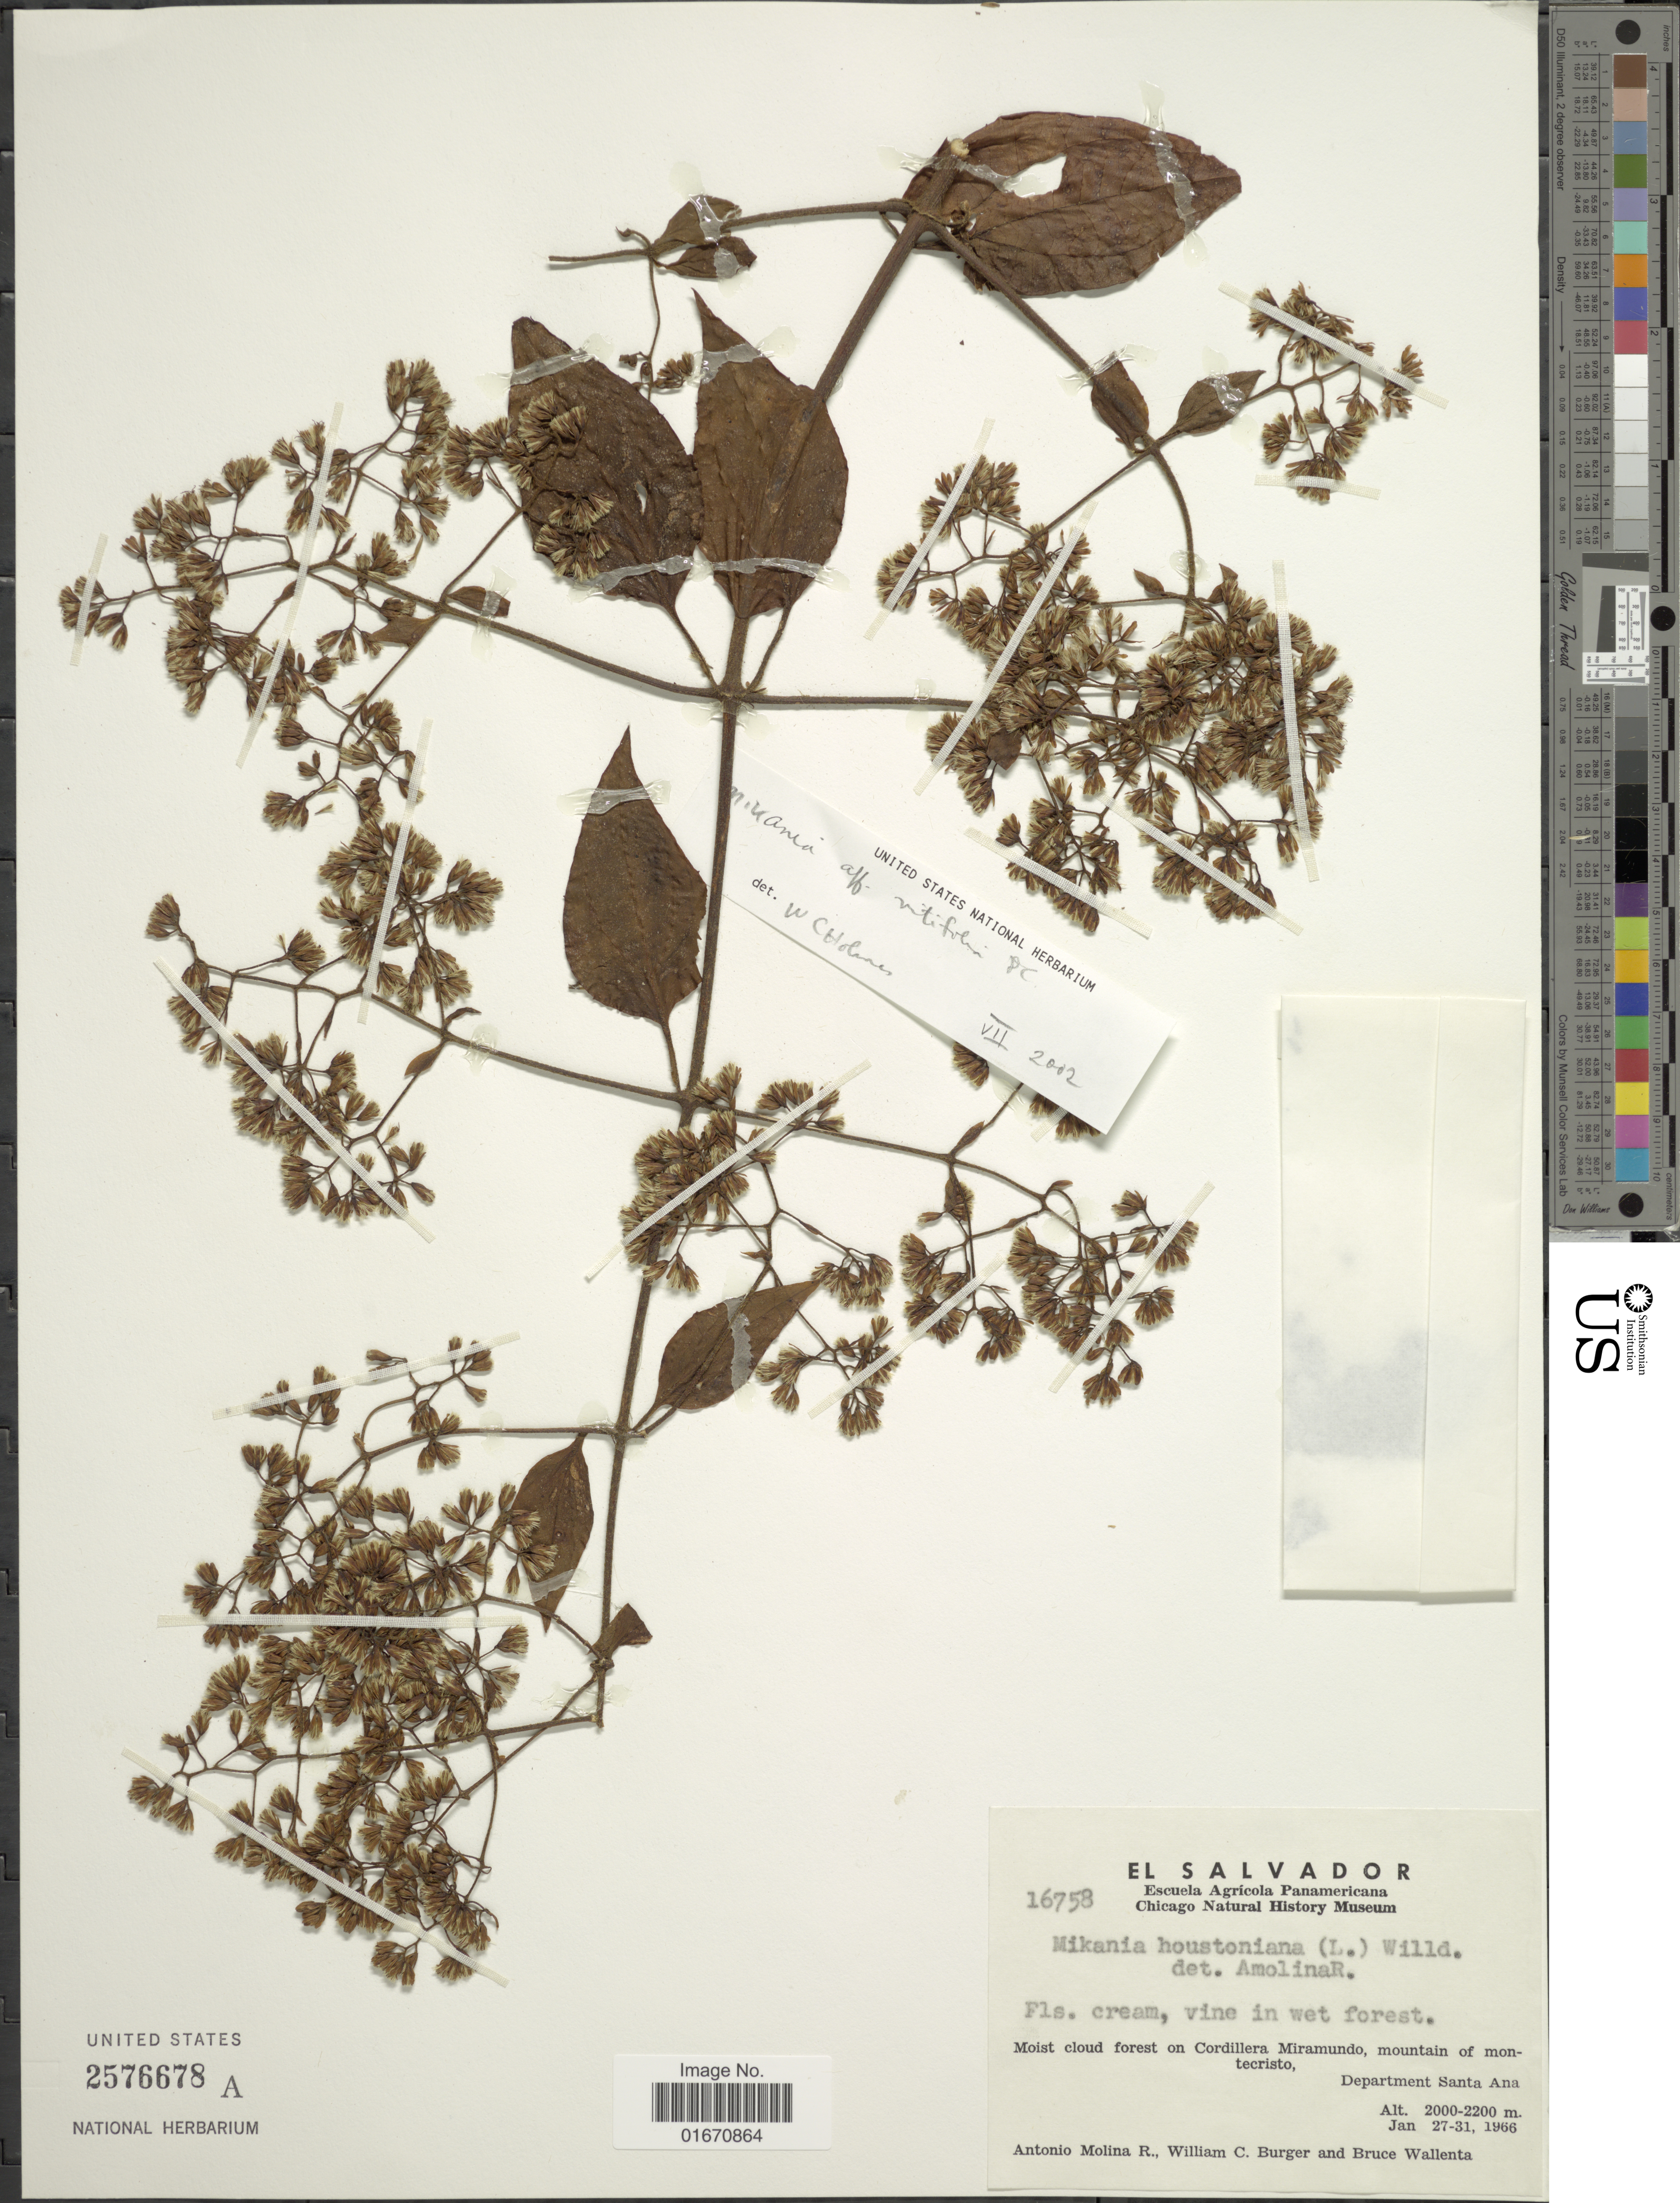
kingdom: Plantae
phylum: Tracheophyta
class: Magnoliopsida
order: Asterales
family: Asteraceae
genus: Mikania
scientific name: Mikania vitifolia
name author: DC.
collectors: A. Molina R., W. Burger & B. Wallenta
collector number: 16758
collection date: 1966-01-27/1966-01-31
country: El Salvador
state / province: Santa Ana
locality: On Cordillera Miramundo, mountain of montecristo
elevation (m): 2000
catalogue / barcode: US 2576678A